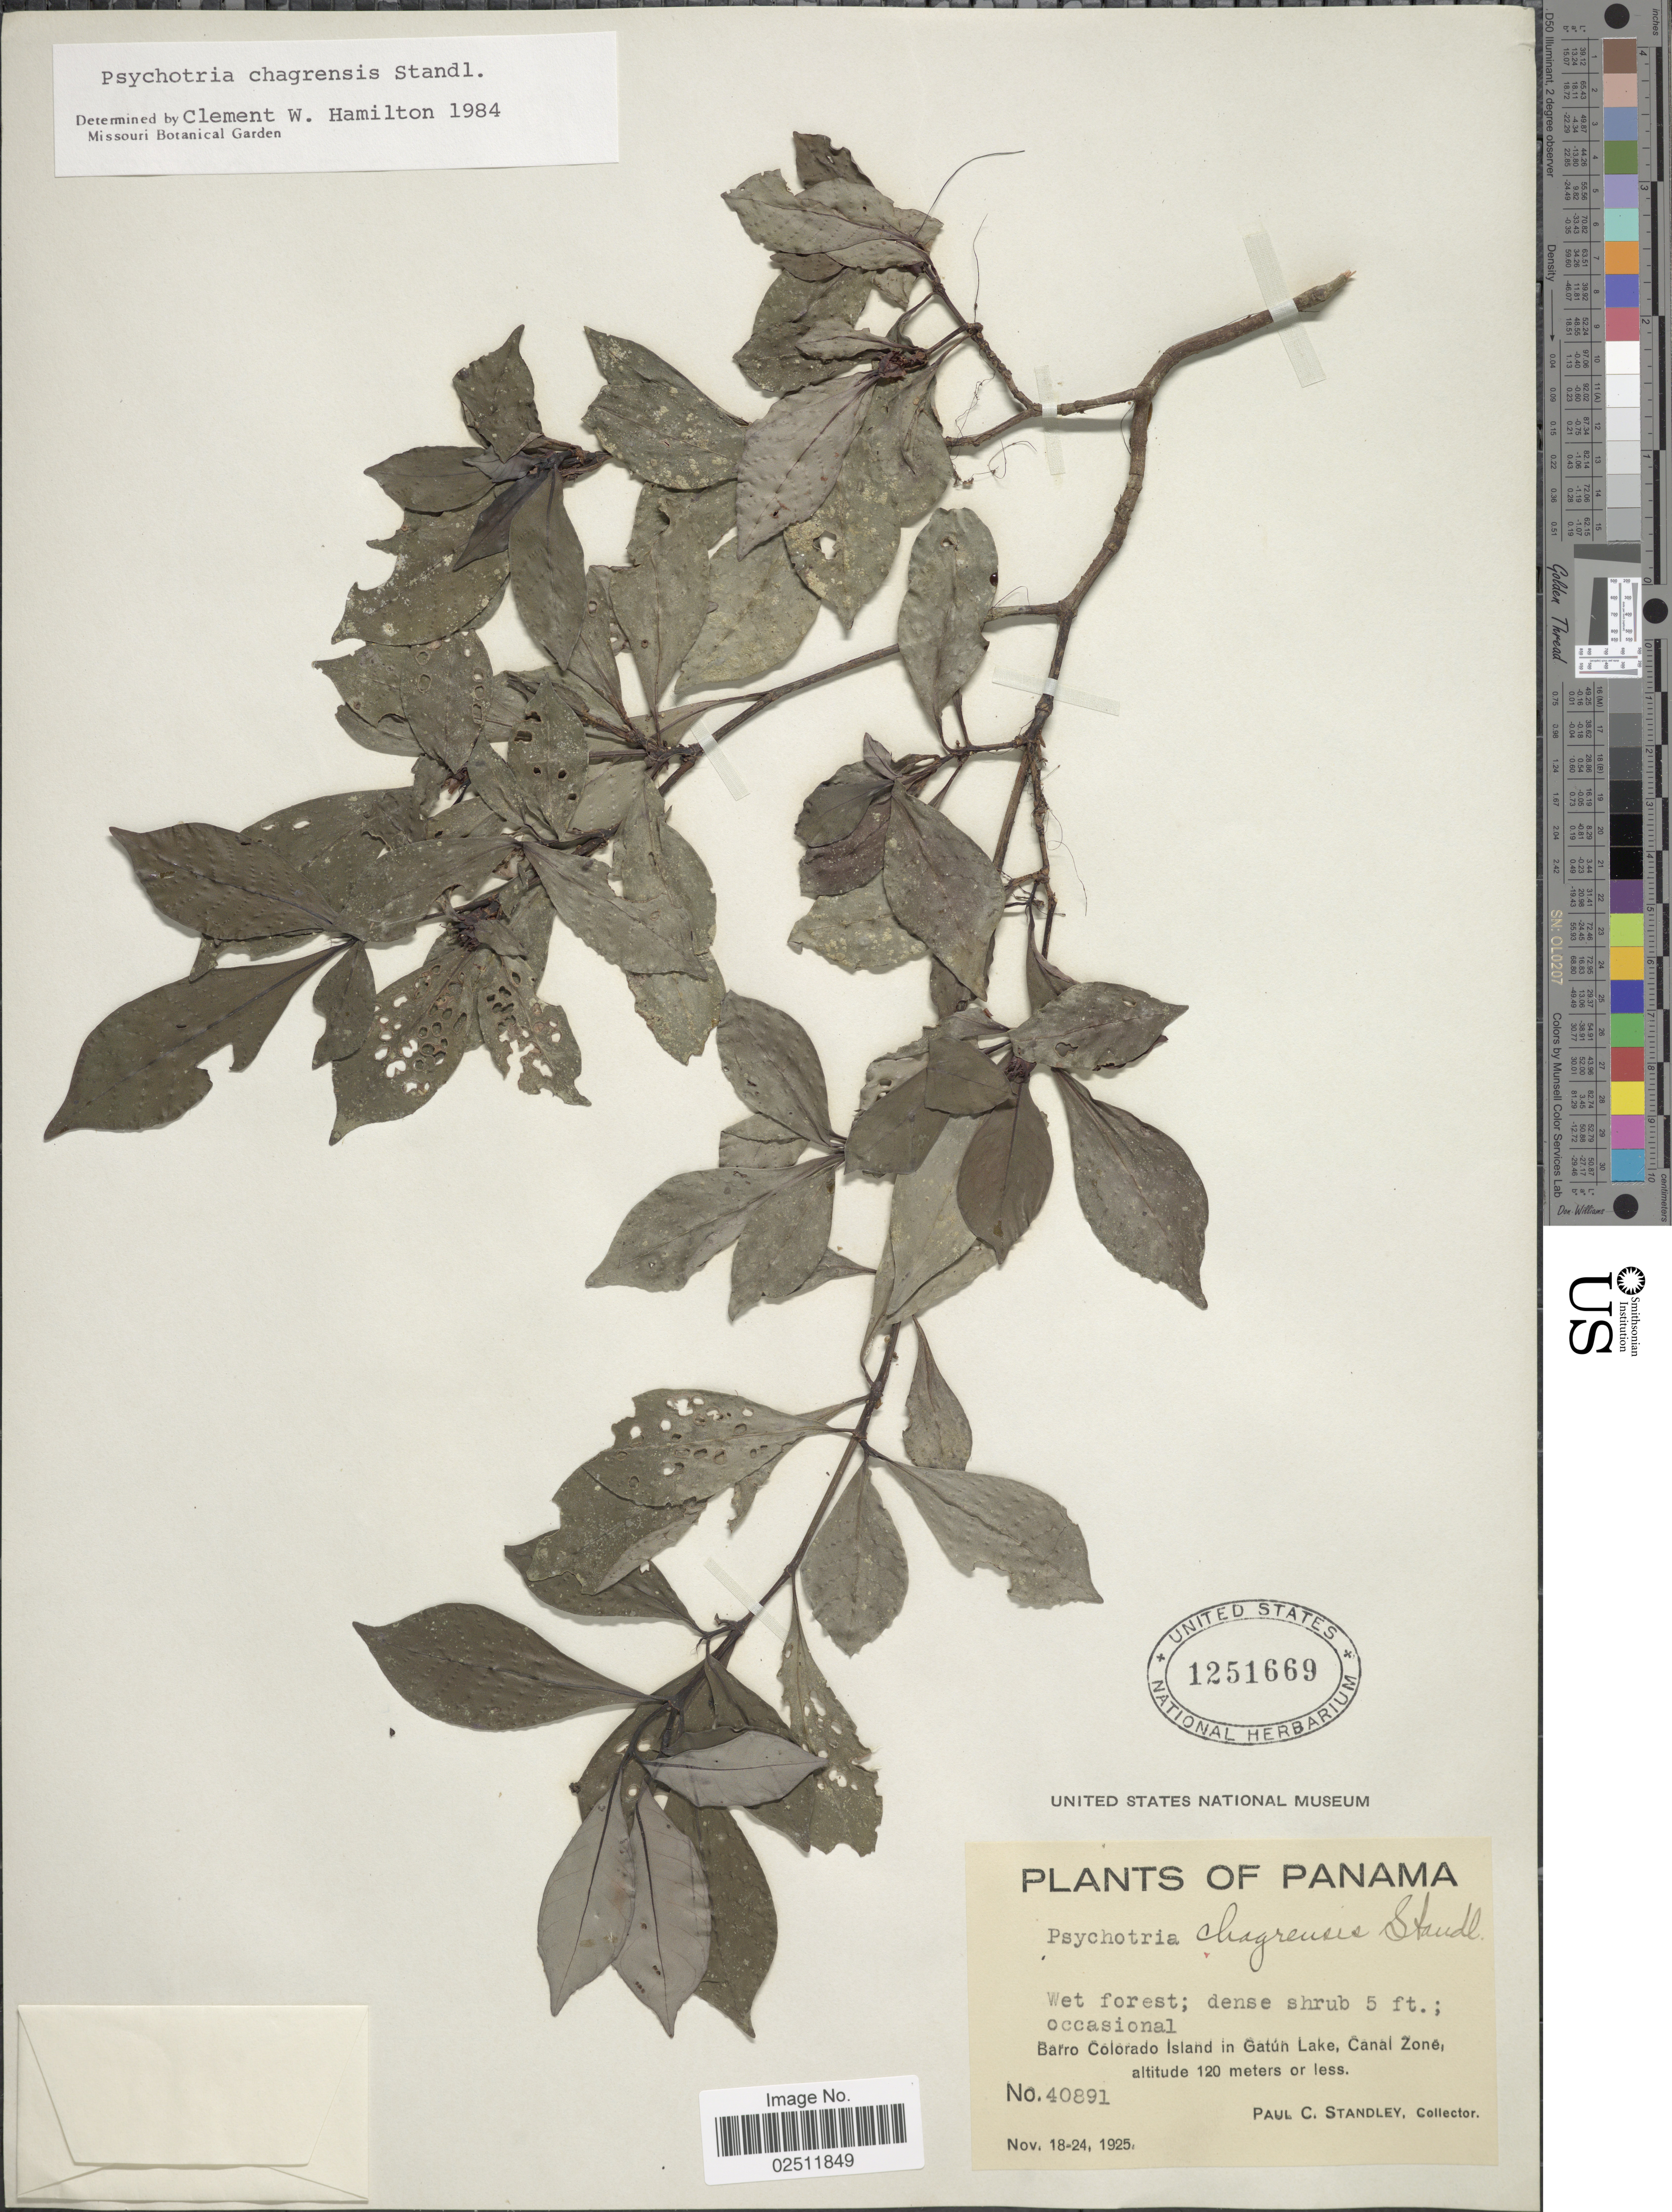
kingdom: Plantae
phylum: Tracheophyta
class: Magnoliopsida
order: Gentianales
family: Rubiaceae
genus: Psychotria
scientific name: Psychotria chagrensis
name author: Standl.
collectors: P. C. Standley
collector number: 40891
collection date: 1925-11-18/1925-11-24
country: Panama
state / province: Panamá Oeste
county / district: Canal Zone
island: Barro Colorado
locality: Barro Colorado Island in Gatún Lake, Canal Zone.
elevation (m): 120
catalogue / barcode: US 1251669